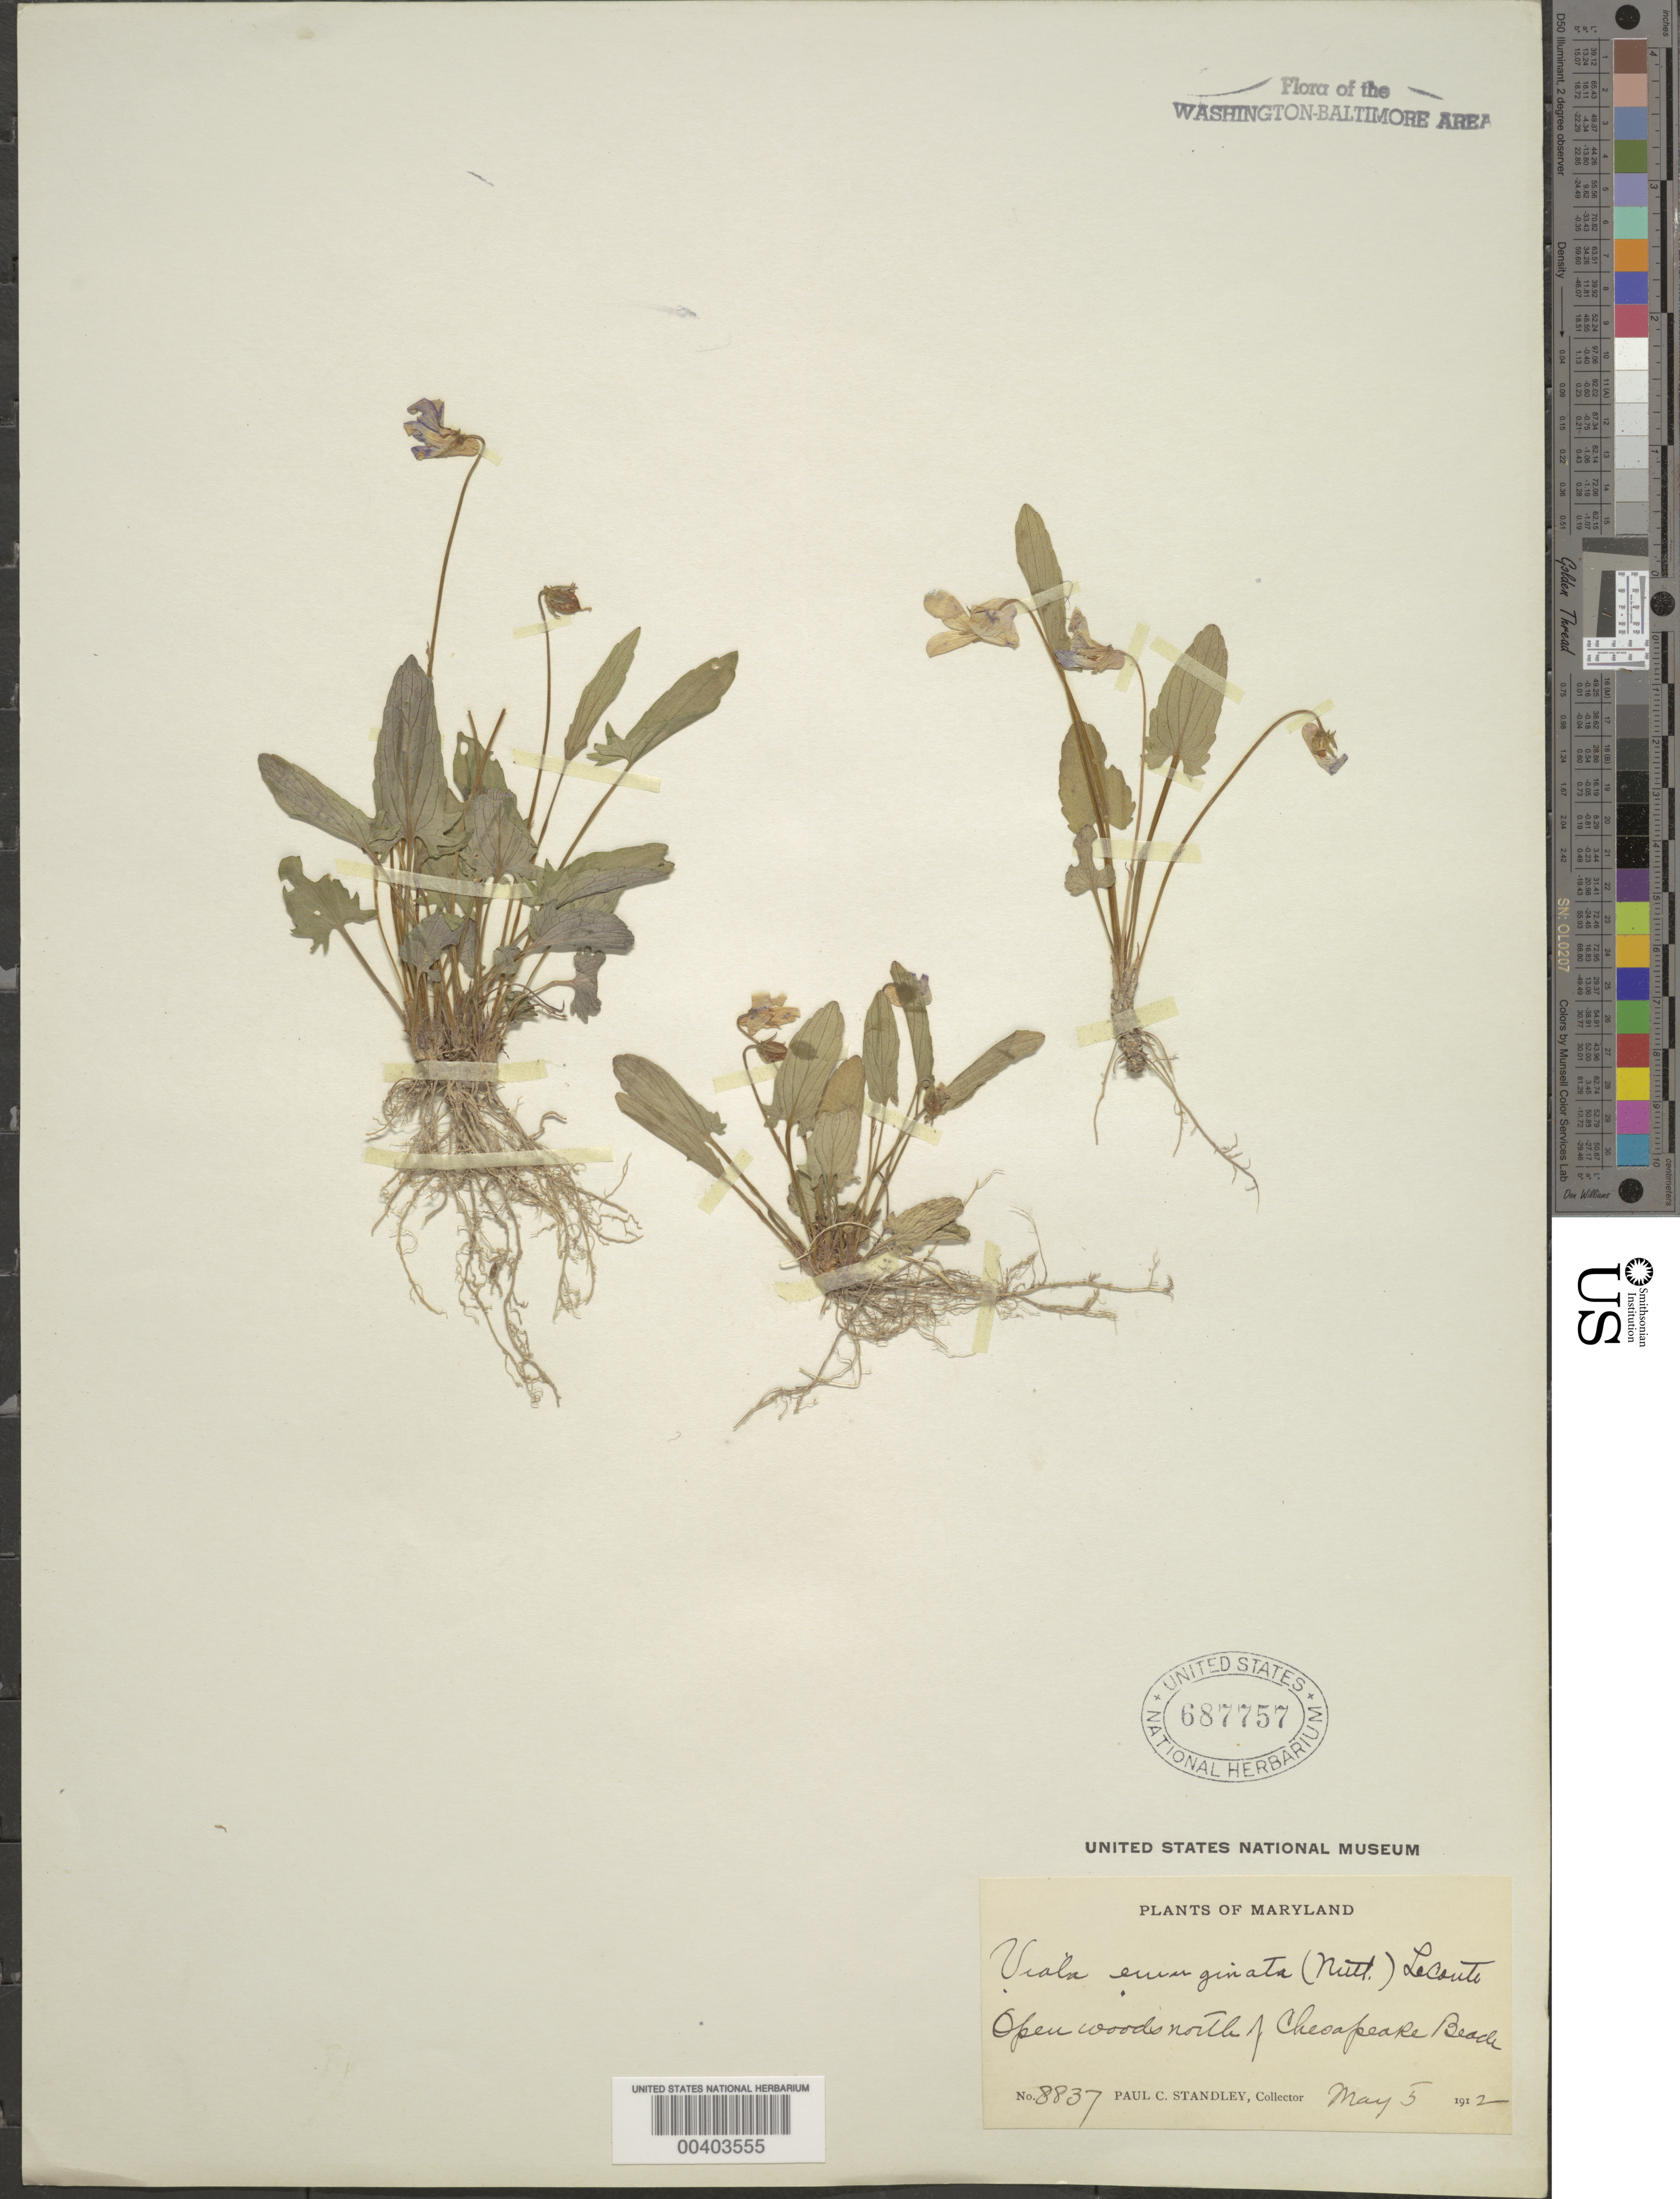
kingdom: Plantae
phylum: Tracheophyta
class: Magnoliopsida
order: Malpighiales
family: Violaceae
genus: Viola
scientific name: Viola sagittata var. sagittata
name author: Aiton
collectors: P. C. Standley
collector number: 8837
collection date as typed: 05 May 1912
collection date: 1912-05-05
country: United States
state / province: Maryland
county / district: Calvert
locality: North of Chesapeake Beach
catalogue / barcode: US 687757